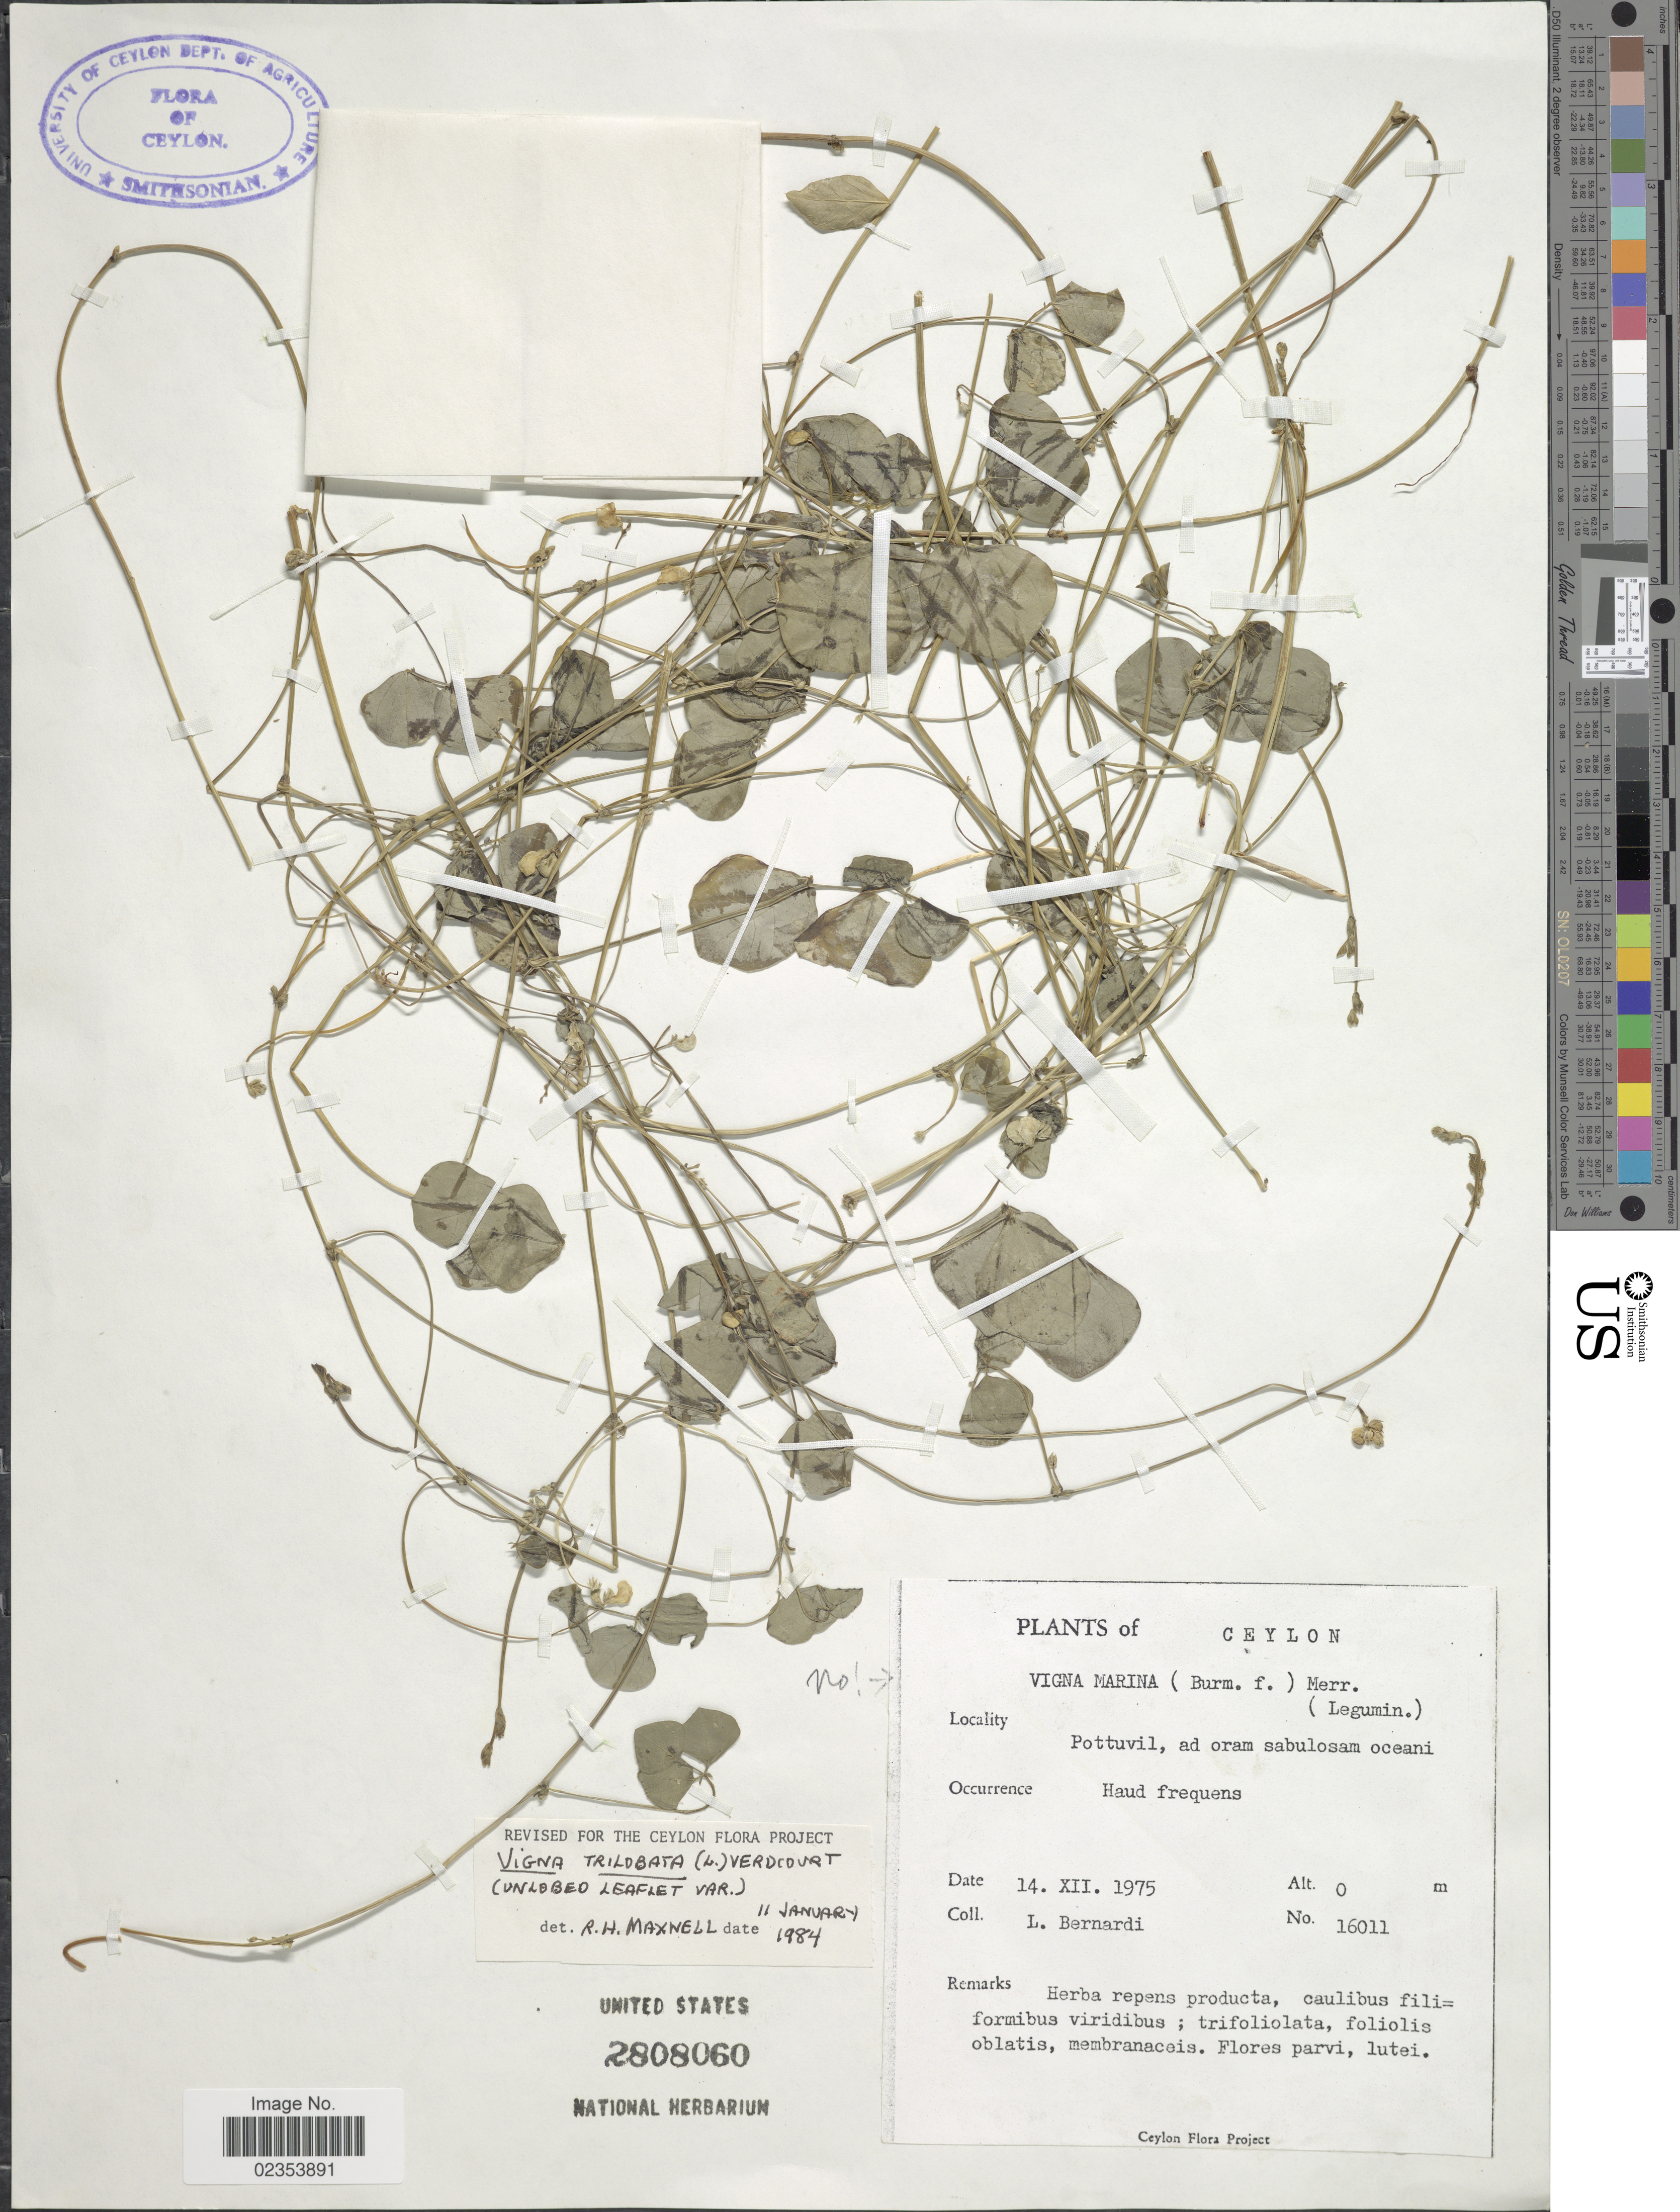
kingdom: Plantae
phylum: Tracheophyta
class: Magnoliopsida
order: Fabales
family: Fabaceae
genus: Vigna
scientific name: Vigna trilobata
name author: (L.) Verdc.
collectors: L. Bernardi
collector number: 16011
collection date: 1975-12-14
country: Sri Lanka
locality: Ceylon, Pottuvil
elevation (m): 0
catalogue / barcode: US 2808060